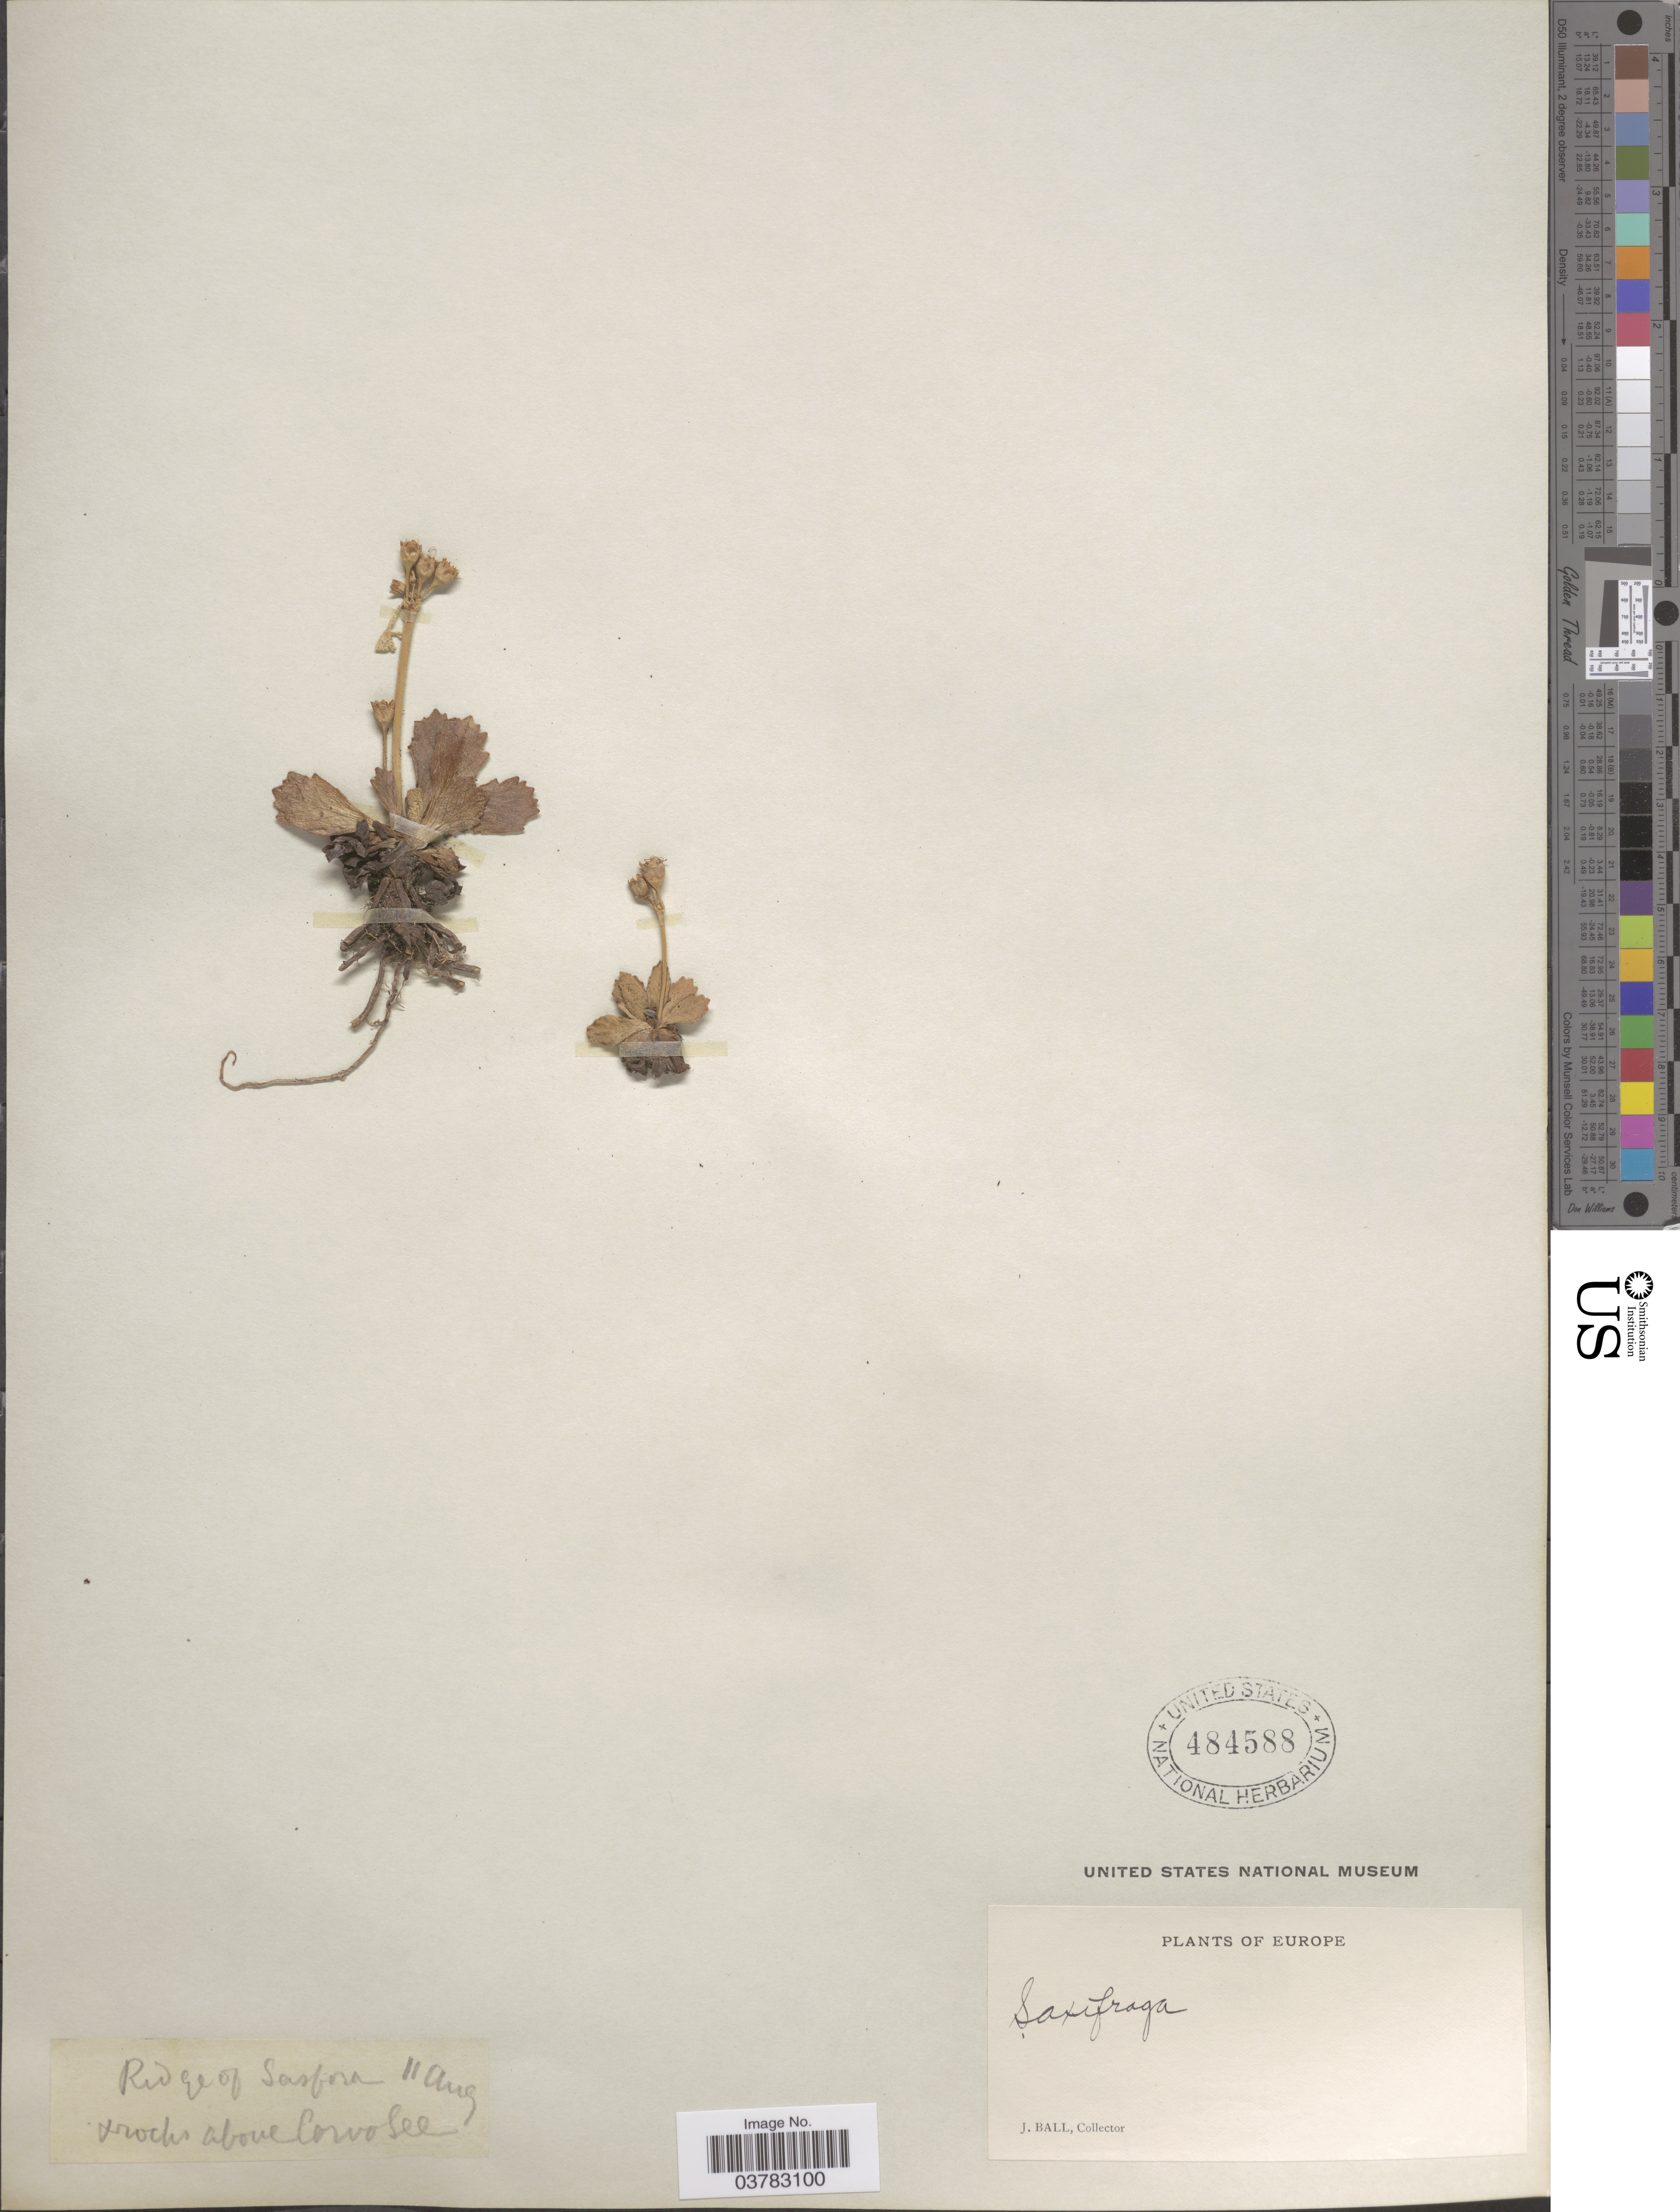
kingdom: Plantae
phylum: Tracheophyta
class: Magnoliopsida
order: Saxifragales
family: Saxifragaceae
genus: Saxifraga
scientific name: Saxifraga sp.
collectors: J. Ball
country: Italy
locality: Ridge of Sasfora [illegible text] Above Corvosee. Europe.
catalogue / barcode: US 484588